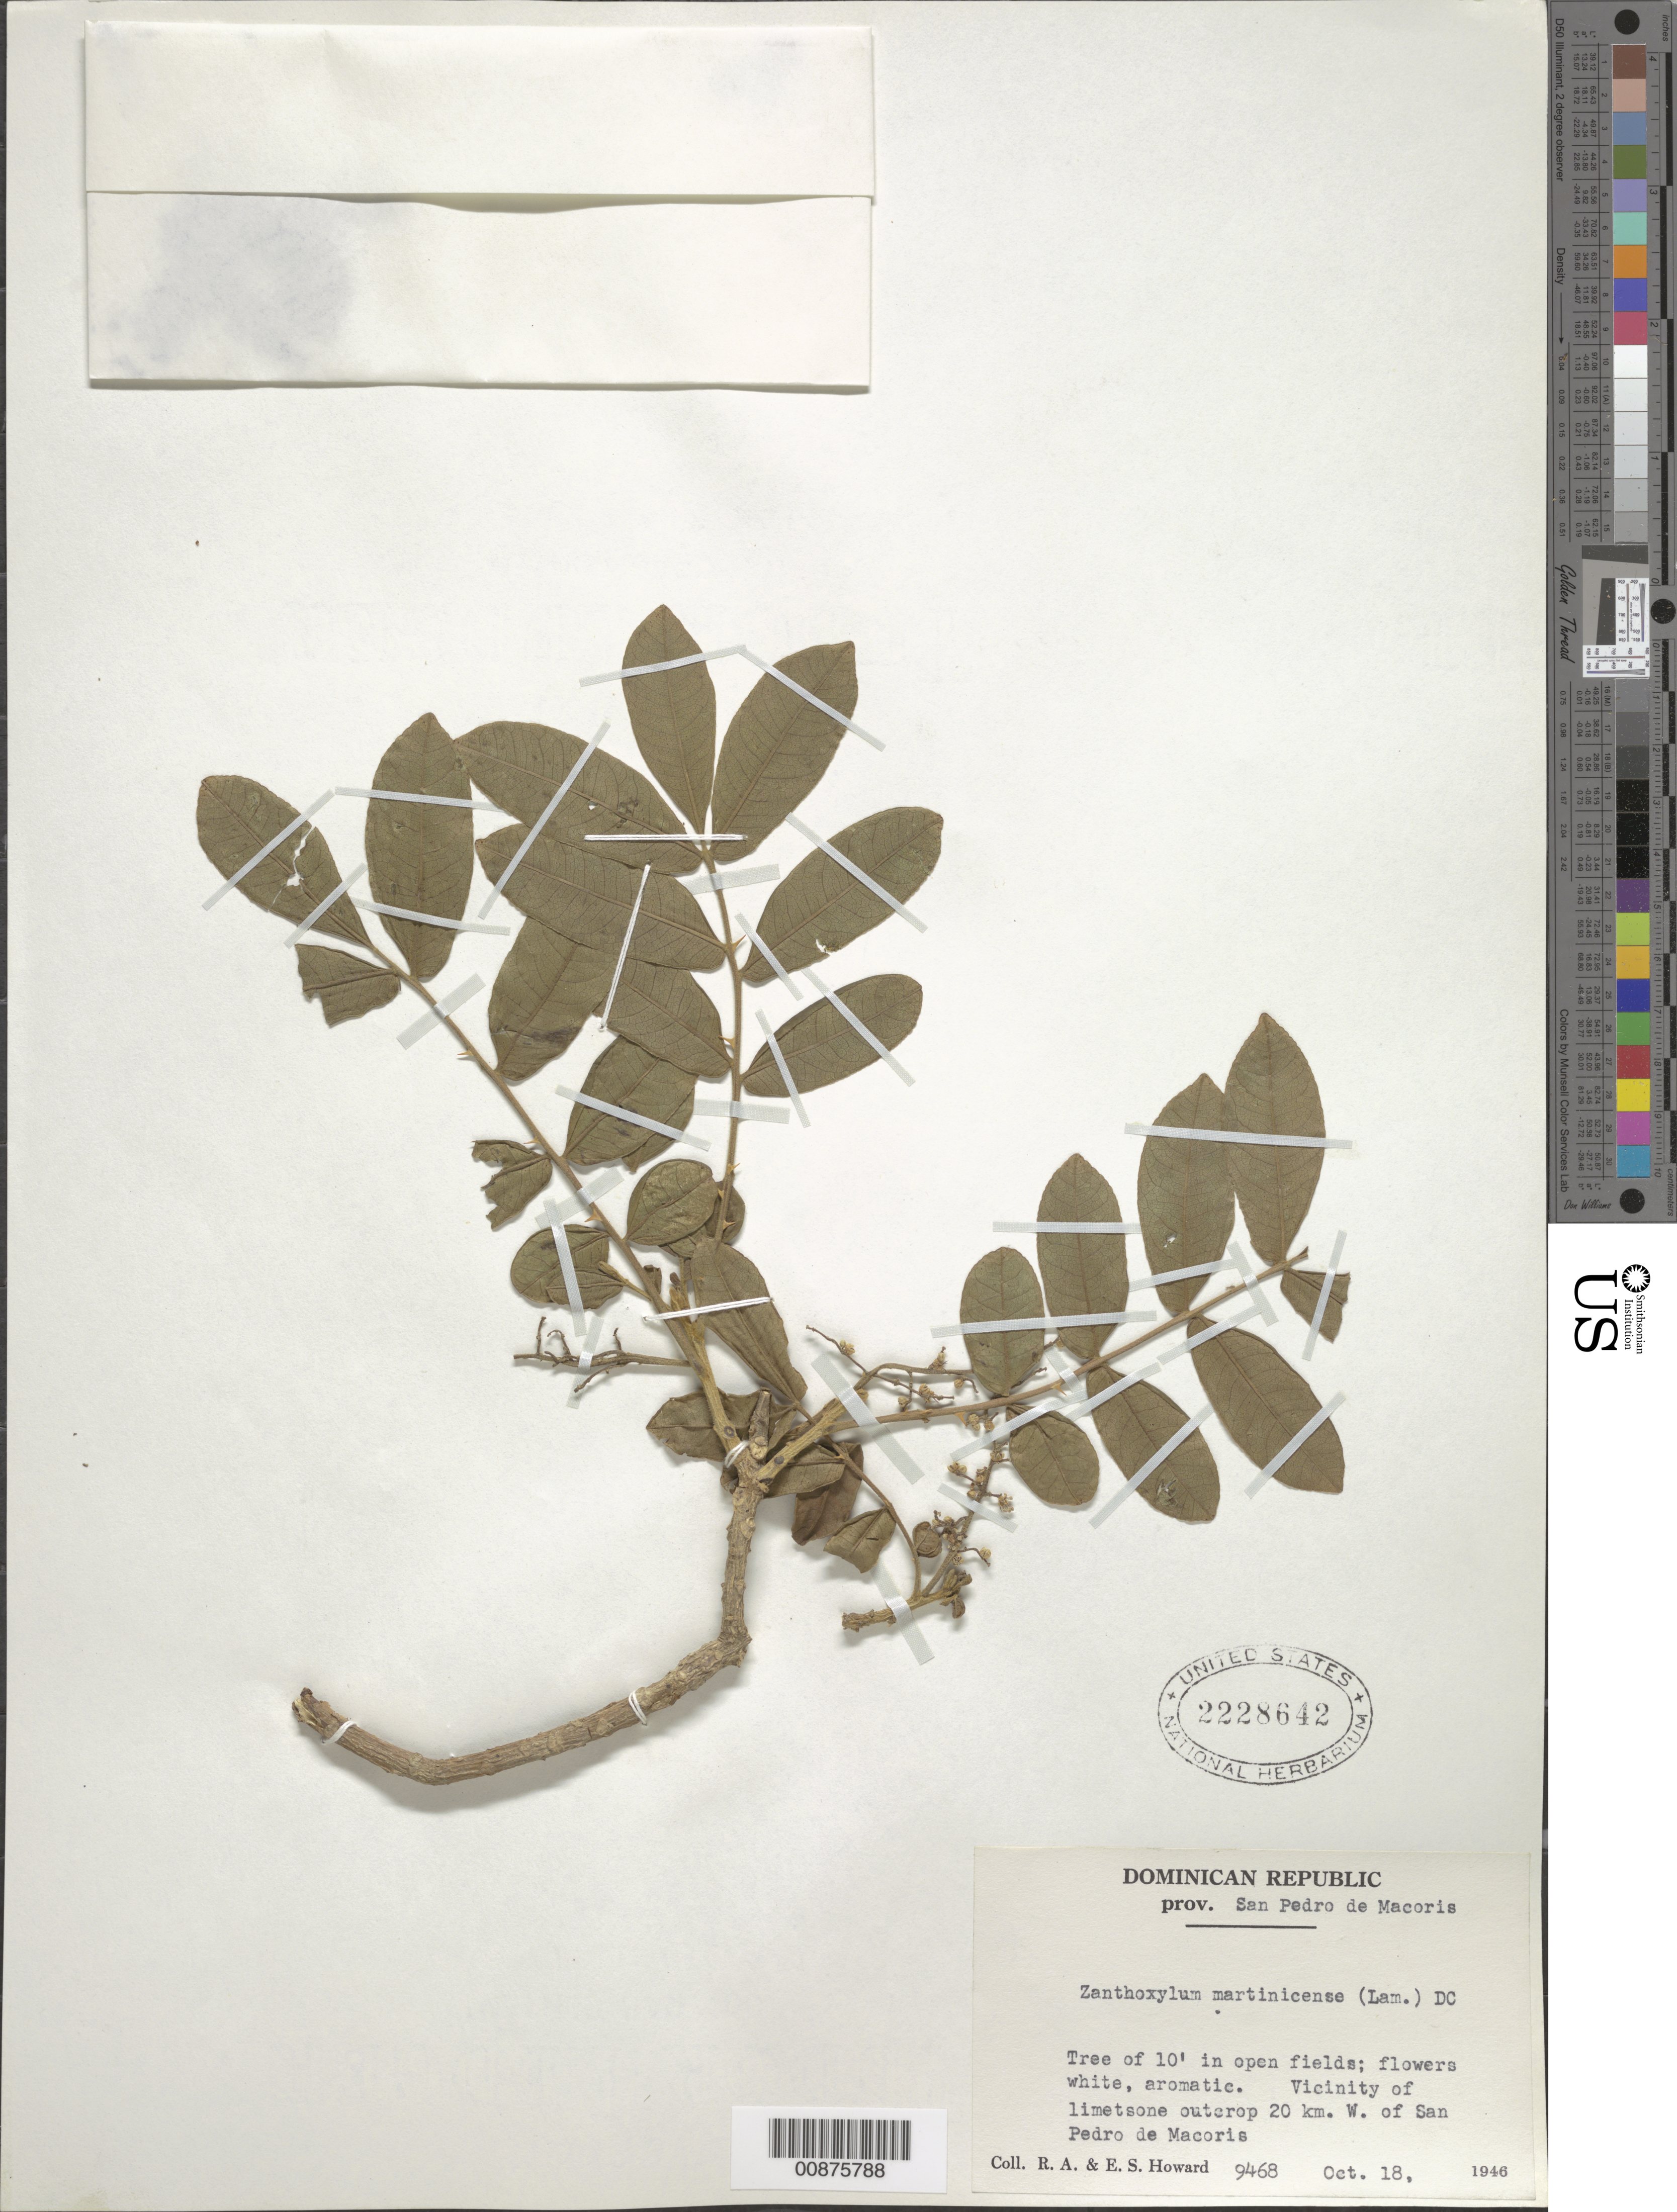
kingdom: Plantae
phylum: Tracheophyta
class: Magnoliopsida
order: Sapindales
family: Rutaceae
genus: Zanthoxylum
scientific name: Zanthoxylum martinicense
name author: (Lam.) DC.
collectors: R. A. Howard & E. S. Howard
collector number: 9468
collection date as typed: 18 Oct 1946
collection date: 1946-10-18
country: Dominican Republic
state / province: San Pedro de Macoris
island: Hispaniola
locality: Vicinity of outcrop 20 km. W of San Pedro de Macoris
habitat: In open fields near limestone outcrop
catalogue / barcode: US 2228642